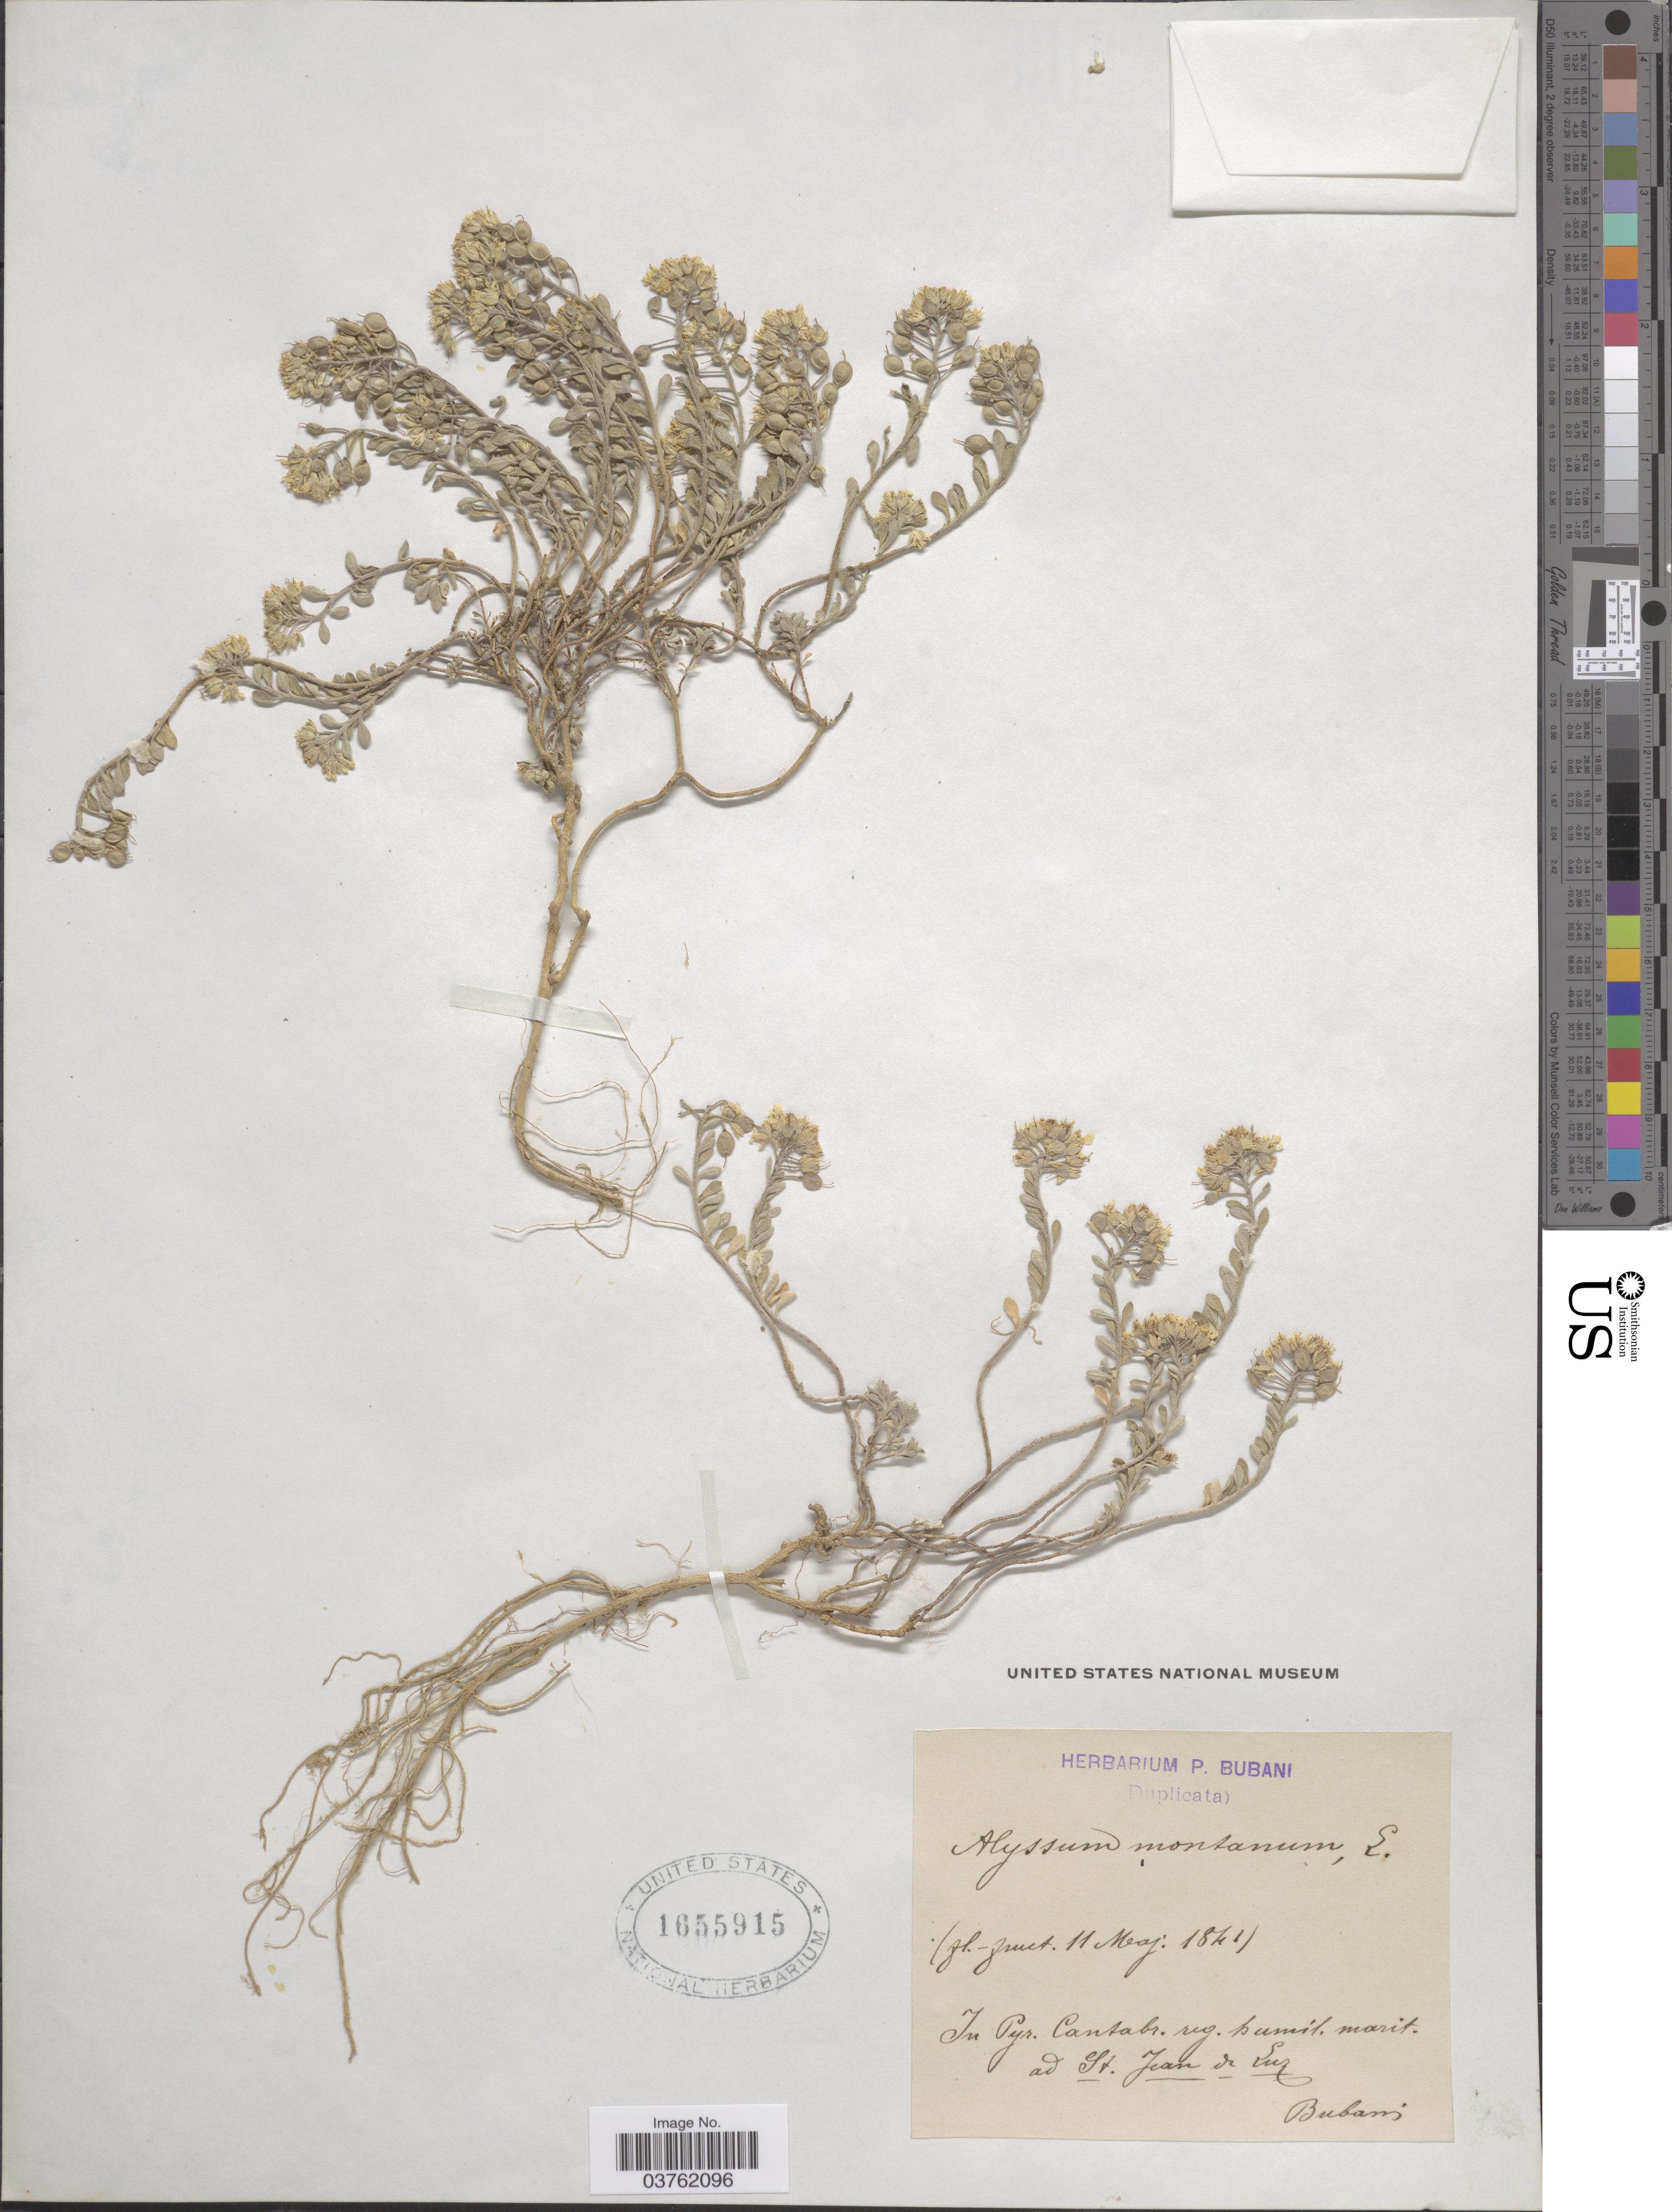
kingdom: Plantae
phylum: Tracheophyta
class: Magnoliopsida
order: Brassicales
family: Brassicaceae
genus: Alyssum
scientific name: Alyssum montanum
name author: L.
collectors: P. Bubani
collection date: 1841-05-11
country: France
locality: In Pyr. Cantabr. reg. humil. marit. ad St. Jean de Luz.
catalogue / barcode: US 1655915